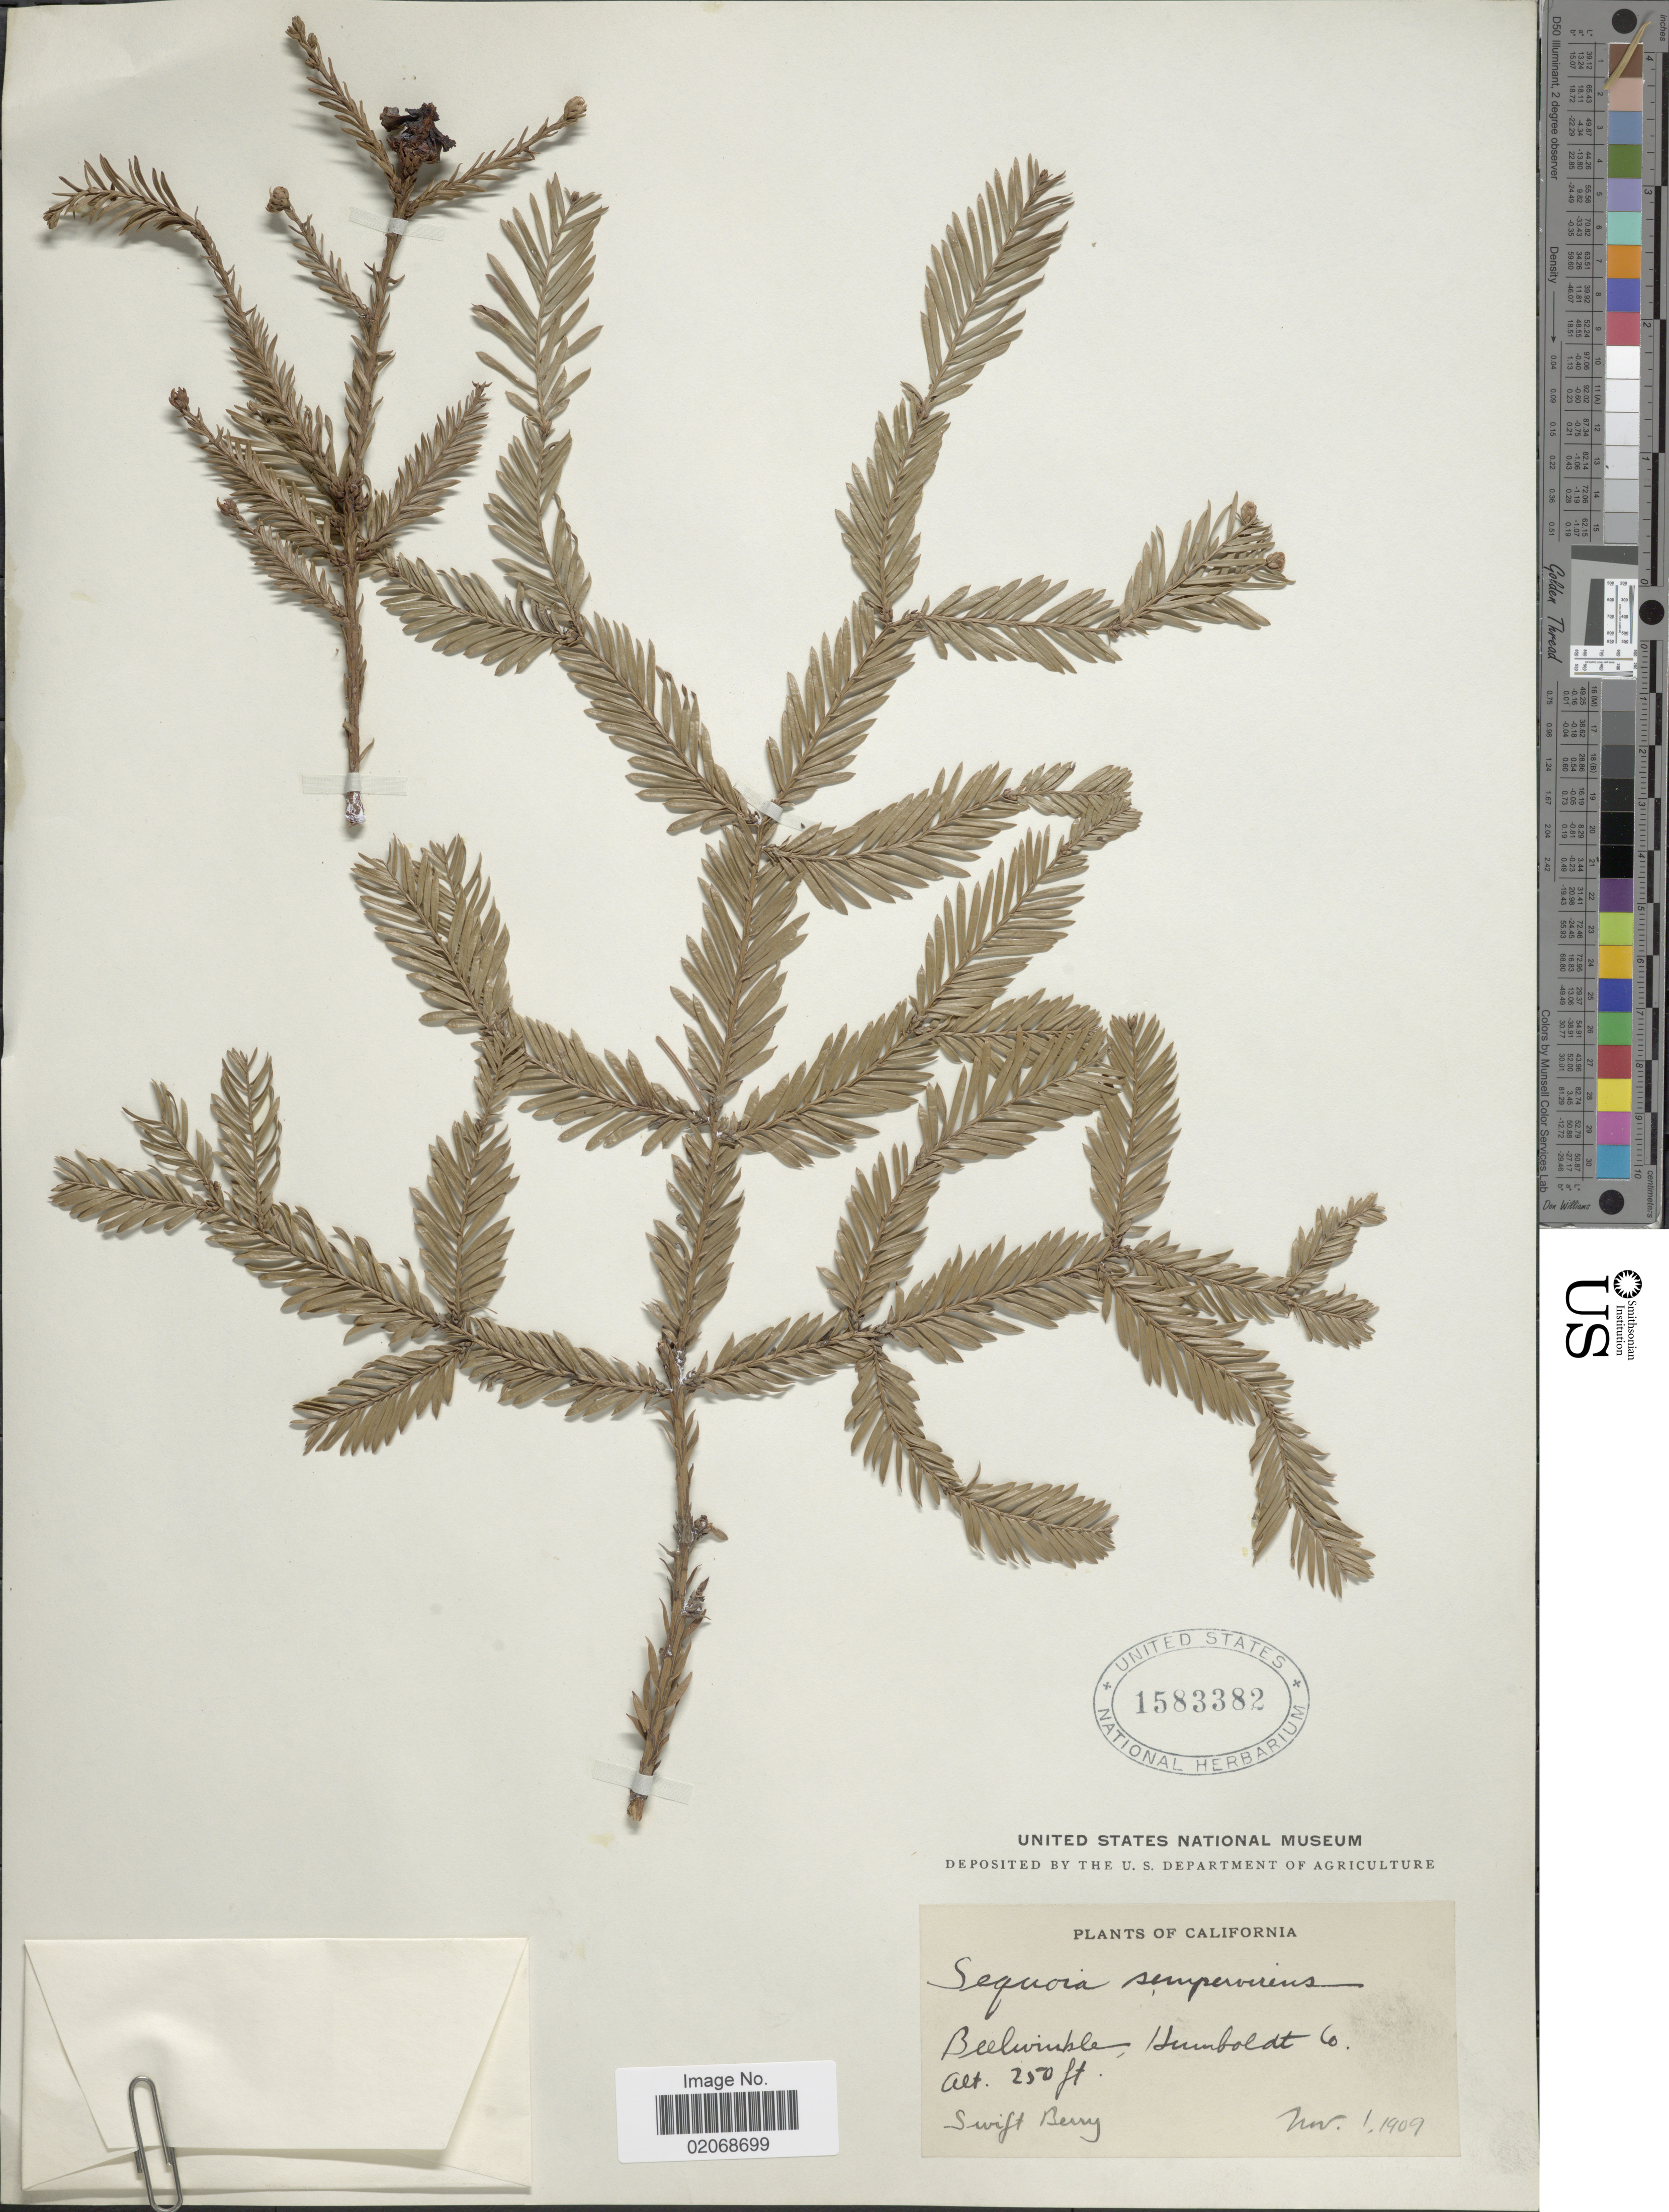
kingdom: Plantae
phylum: Tracheophyta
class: Pinopsida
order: Pinales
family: Cupressaceae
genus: Sequoia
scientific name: Sequoia sempervirens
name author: (D. Don) Endl.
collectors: S. Berry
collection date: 1909-11-01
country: United States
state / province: California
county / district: Humboldt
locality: Beelwinkle, Humboldt Co.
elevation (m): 76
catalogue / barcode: US 1583382